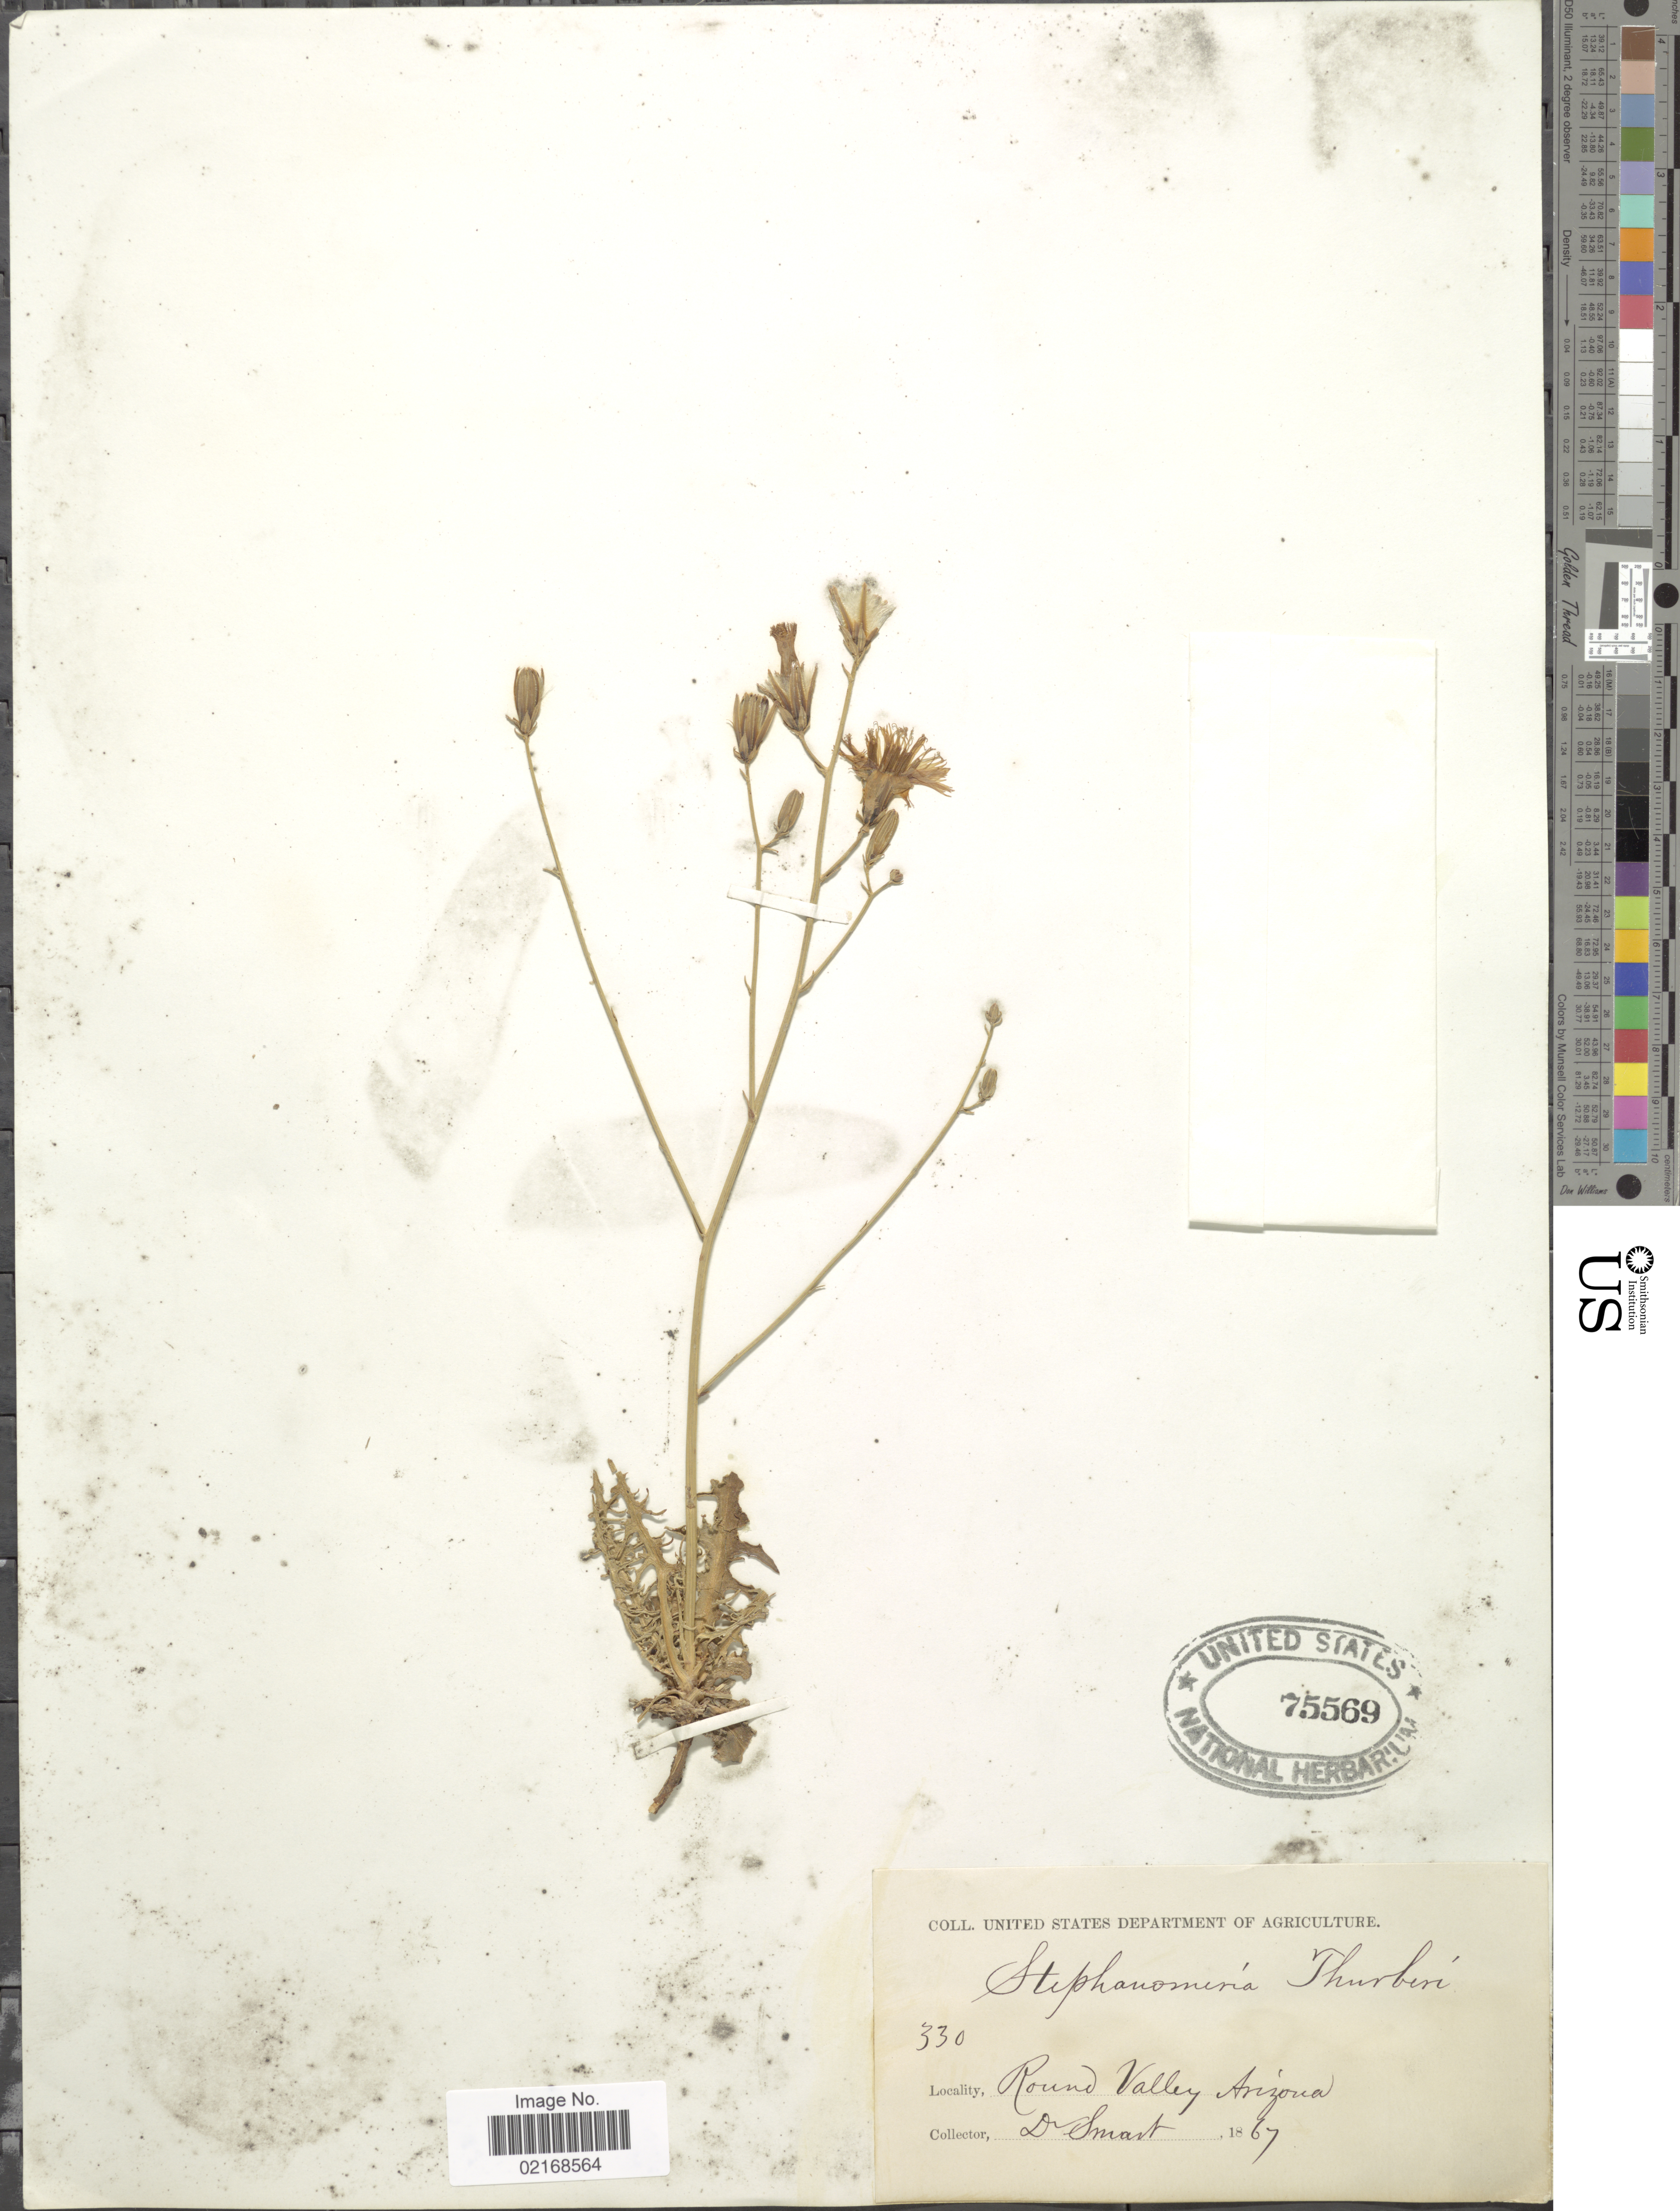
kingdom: Plantae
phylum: Tracheophyta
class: Magnoliopsida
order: Asterales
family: Asteraceae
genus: Stephanomeria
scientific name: Stephanomeria thurberi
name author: A. Gray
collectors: -. Smart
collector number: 330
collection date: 1867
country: United States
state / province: Arizona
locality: Round Valley, Arizona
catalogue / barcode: US 75569